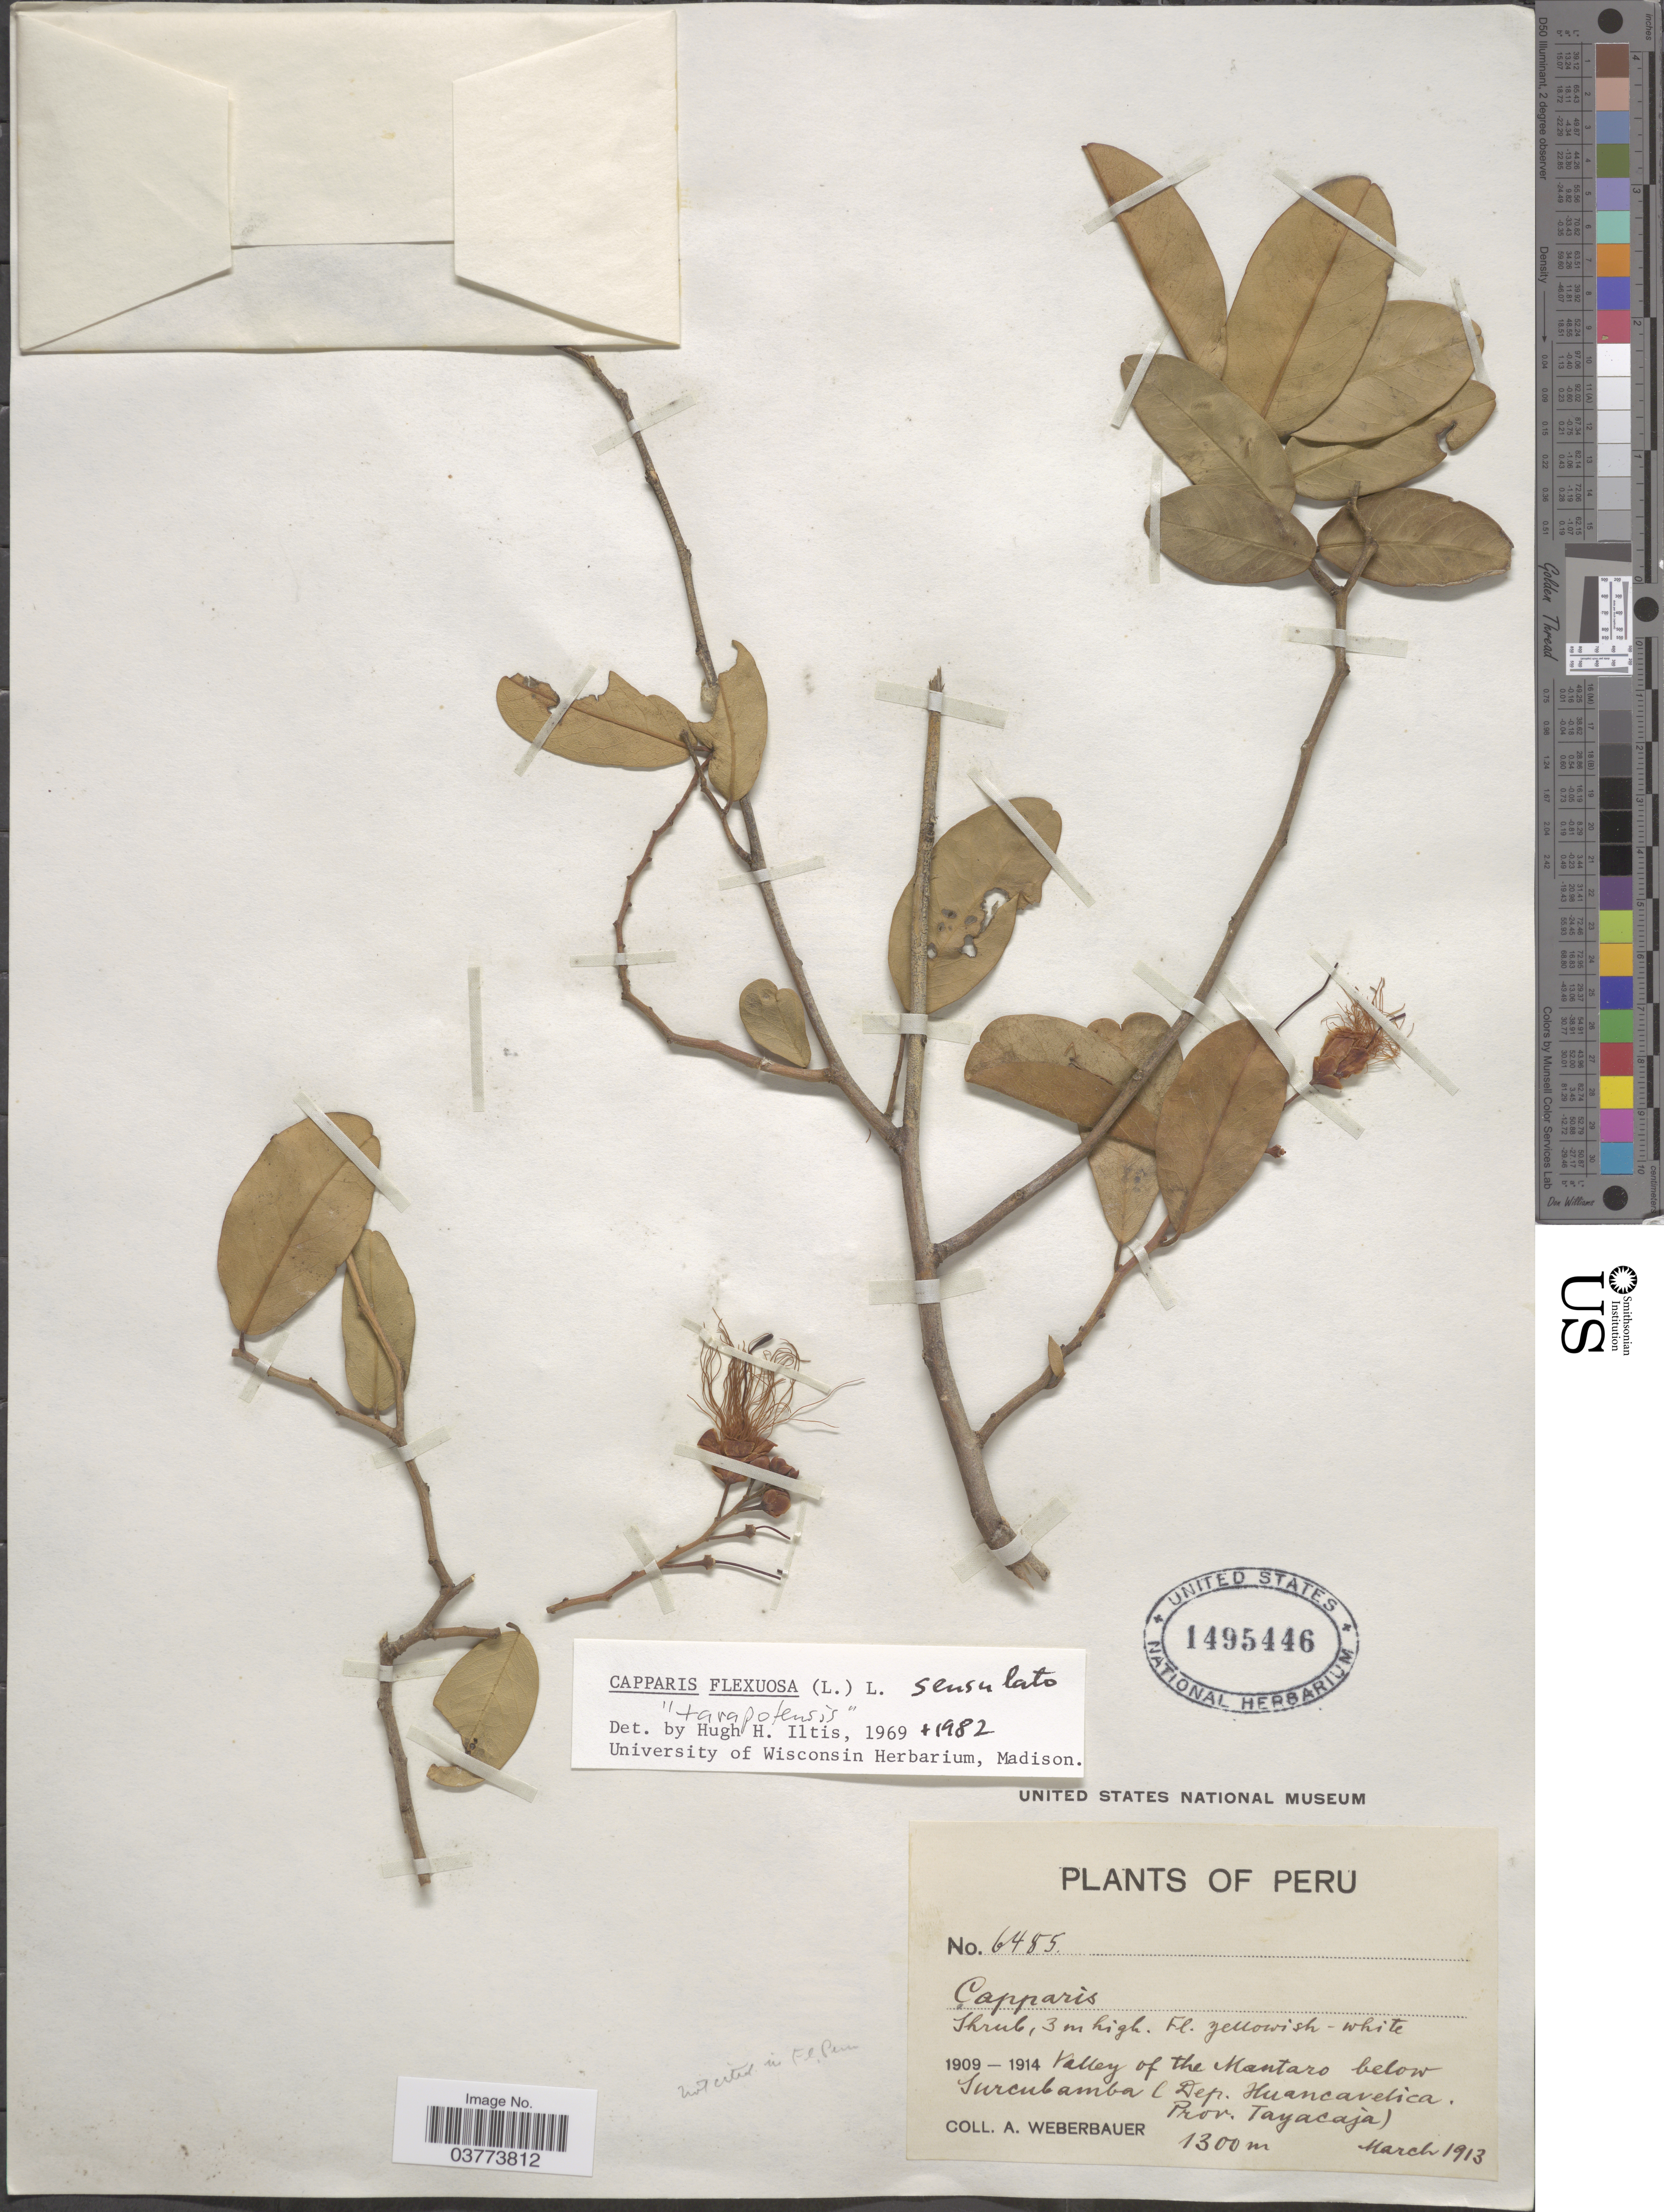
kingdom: Plantae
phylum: Tracheophyta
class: Magnoliopsida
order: Brassicales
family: Capparaceae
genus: Cynophalla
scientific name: Cynophalla flexuosa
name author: (L.) J. Presl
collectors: A. Weberbauer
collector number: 6485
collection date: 1913-03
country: Peru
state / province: Huancavelica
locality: Valley of the Mantaro below Surcubamba (Dep. Huancavelica, Prov. Tayacaja).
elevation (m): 1300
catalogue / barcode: US 1495446